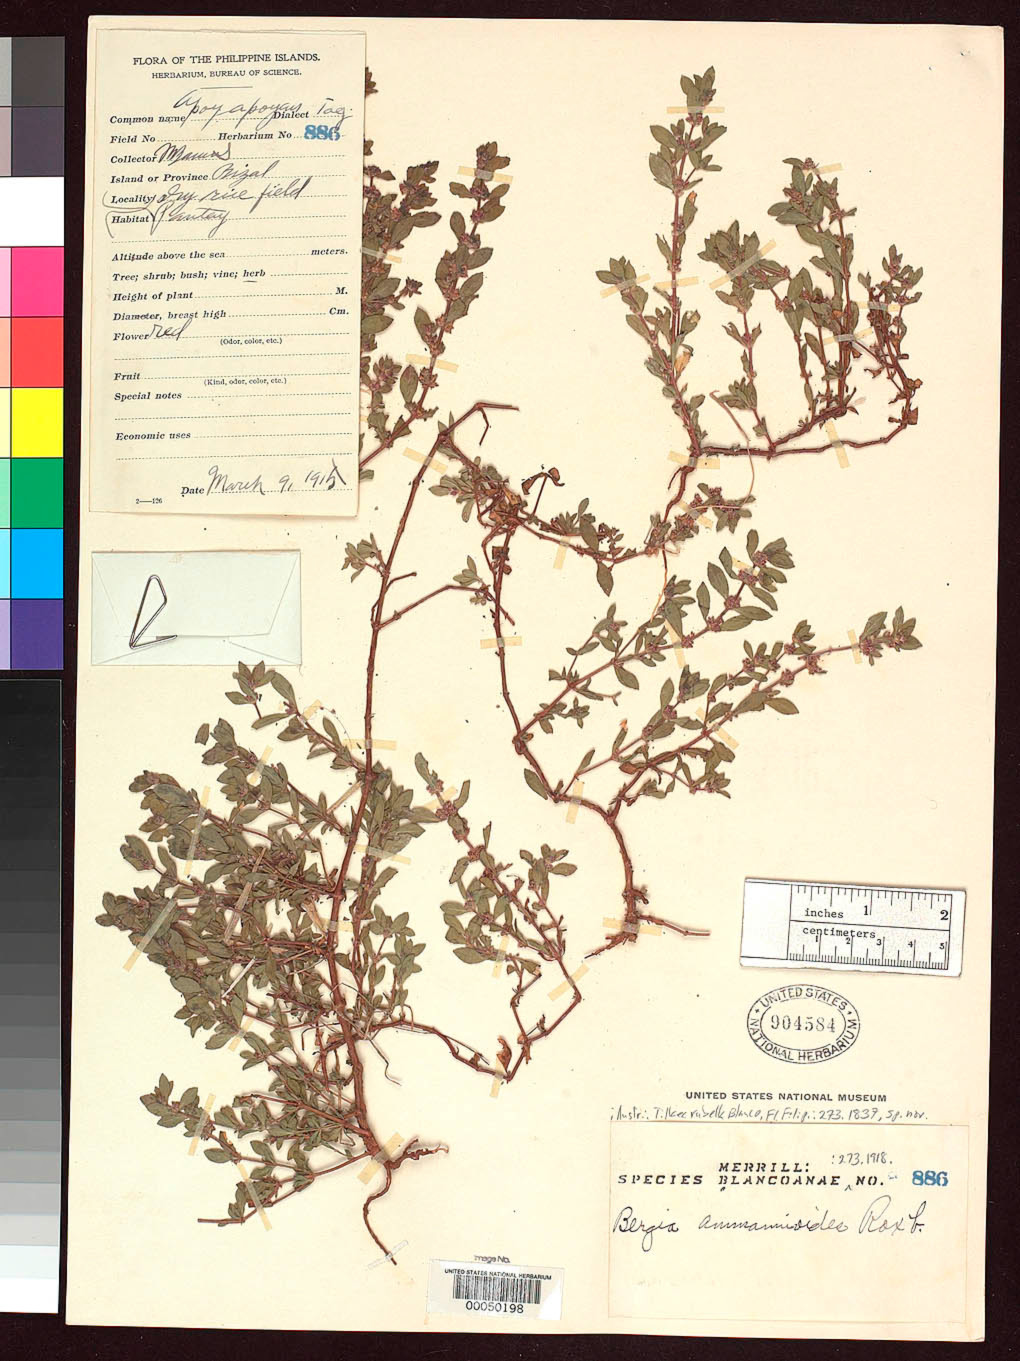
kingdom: Plantae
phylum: Tracheophyta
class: Magnoliopsida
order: Malpighiales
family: Elatinaceae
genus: Bergia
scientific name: Bergia ammannioides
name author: Roxb.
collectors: E. D. Merrill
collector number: Sp. Blancoan. 0886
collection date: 1916-10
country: Philippines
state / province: Calabarzon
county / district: Rizal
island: Luzon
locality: Antipolo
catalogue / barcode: US 904584